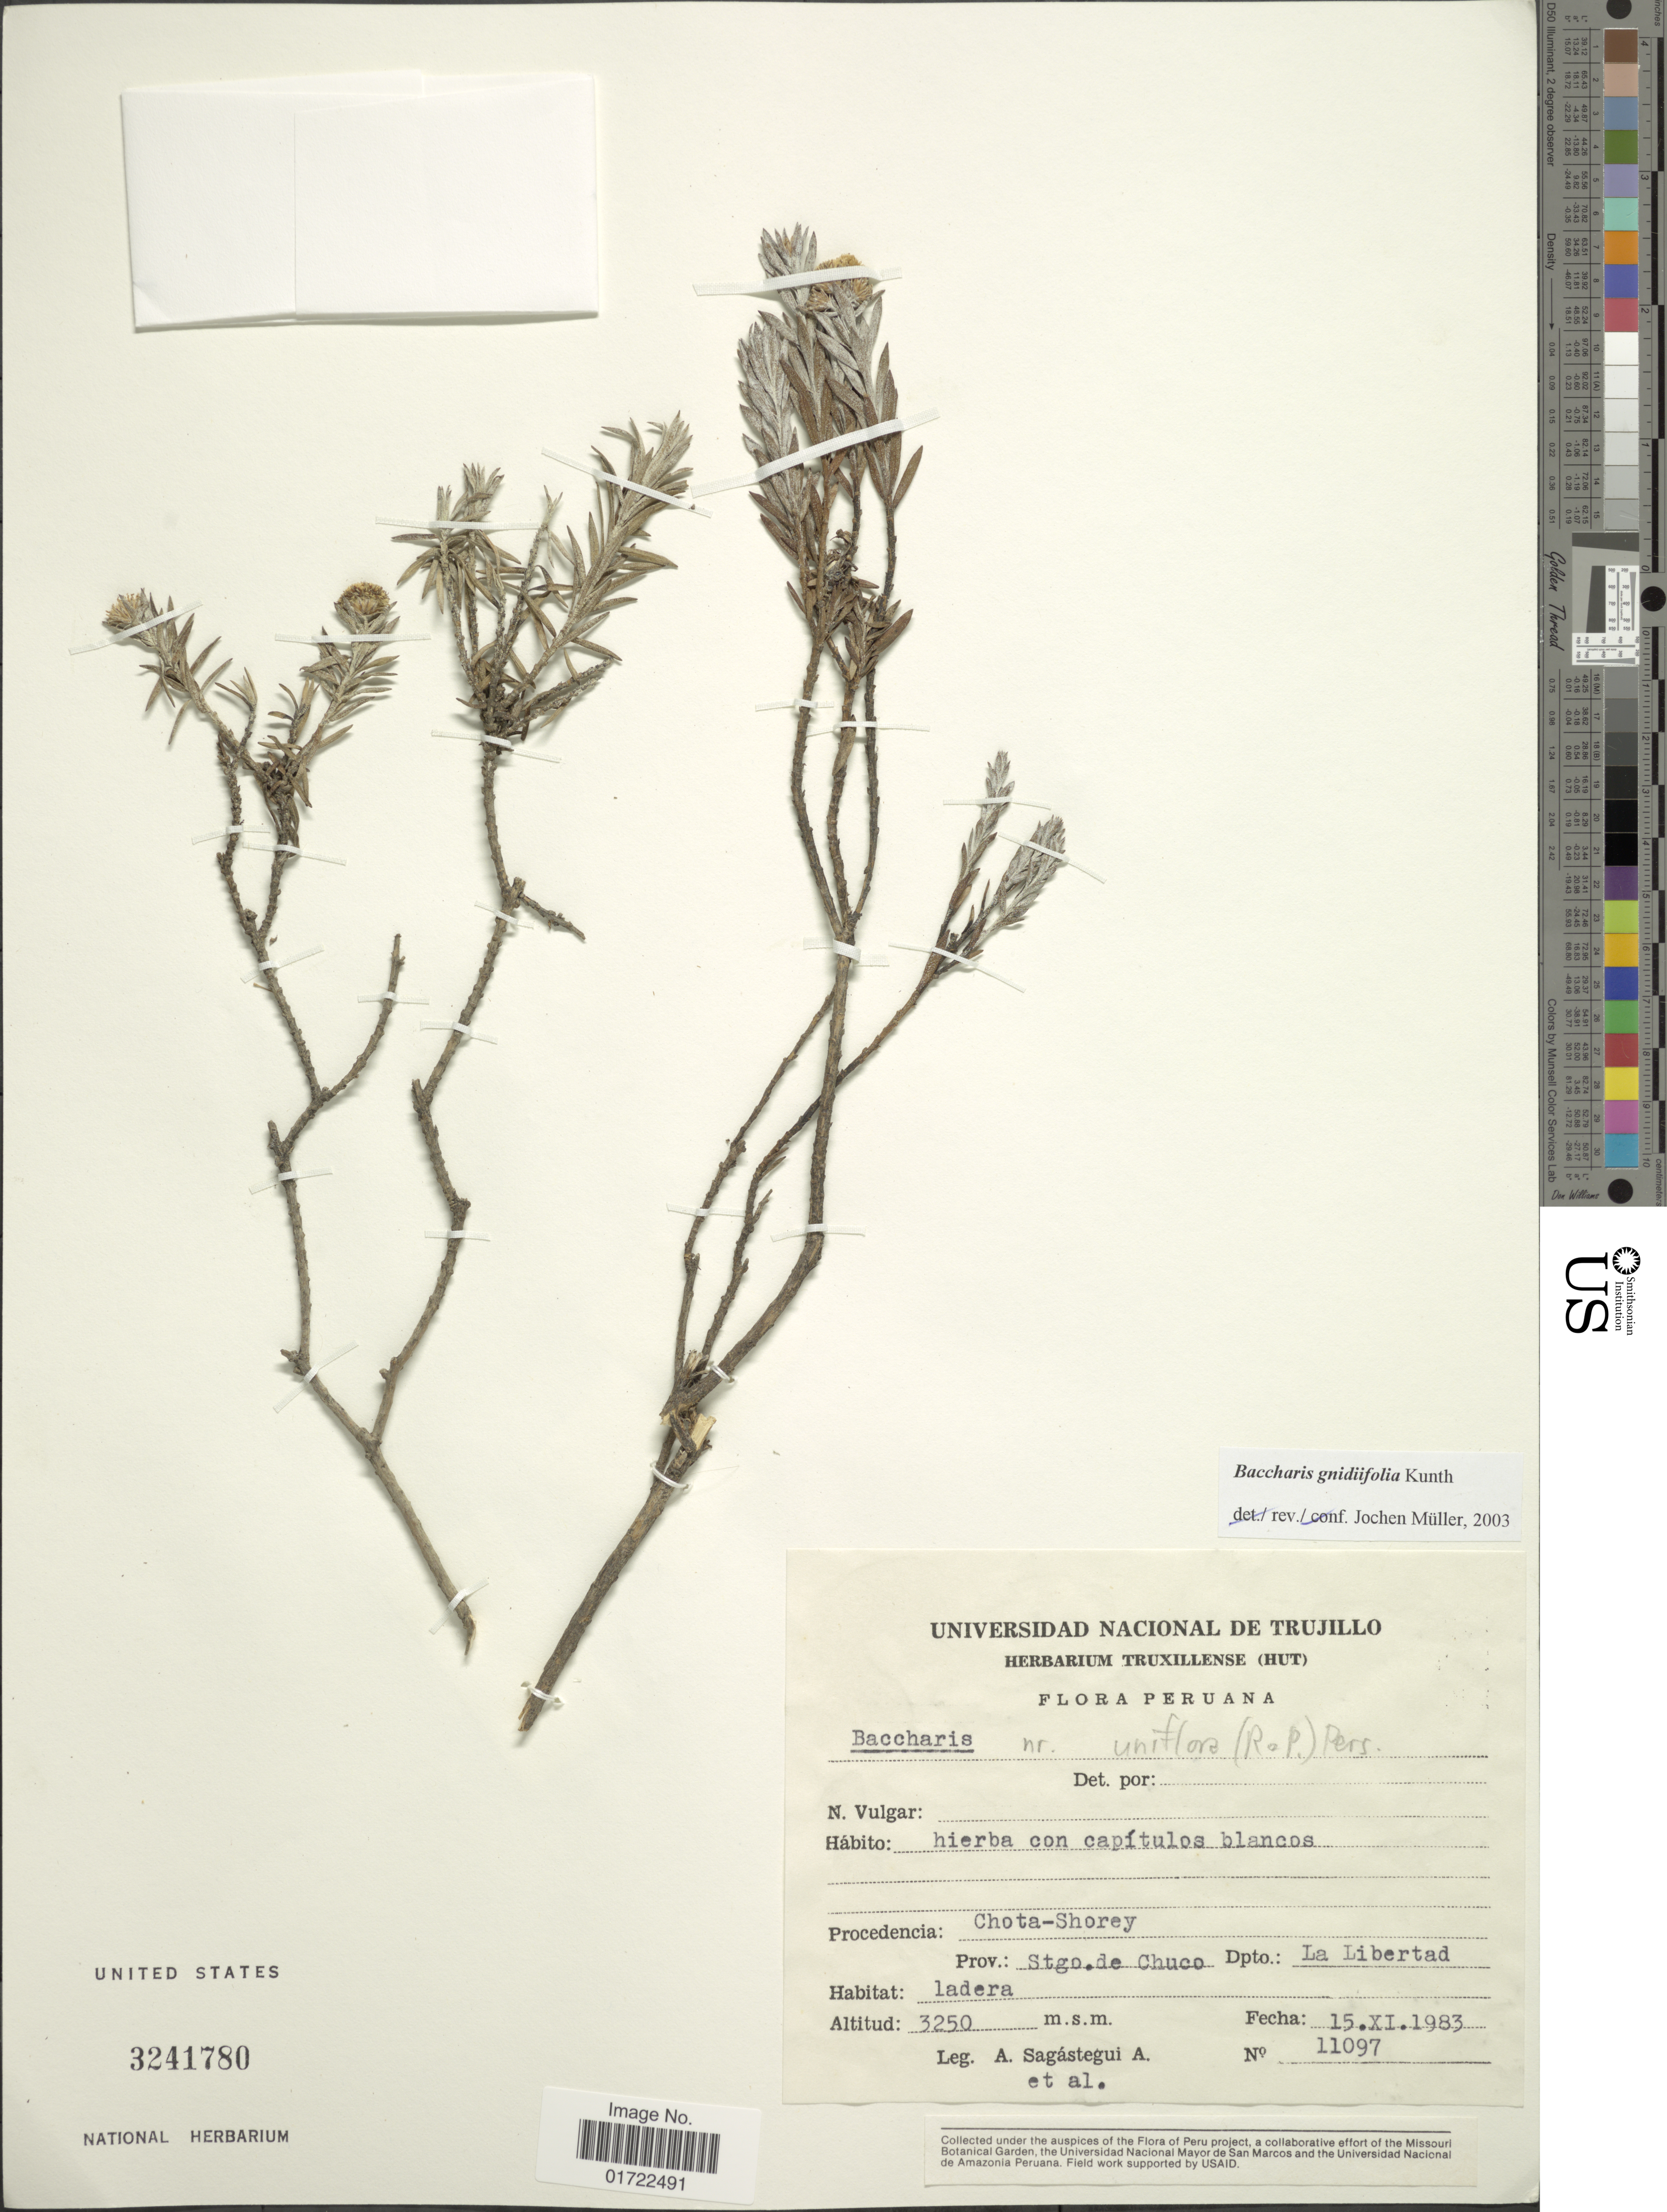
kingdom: Plantae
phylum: Tracheophyta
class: Magnoliopsida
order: Asterales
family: Asteraceae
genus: Baccharis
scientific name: Baccharis gnidiifolia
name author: Kunth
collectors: A. Sagástegui A. & et al.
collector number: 11097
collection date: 1983-11-15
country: Peru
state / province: La Libertad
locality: Procedencia: Chota-Shorey, Prov.: Stgo. de Chuco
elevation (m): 3250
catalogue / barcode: US 3241780